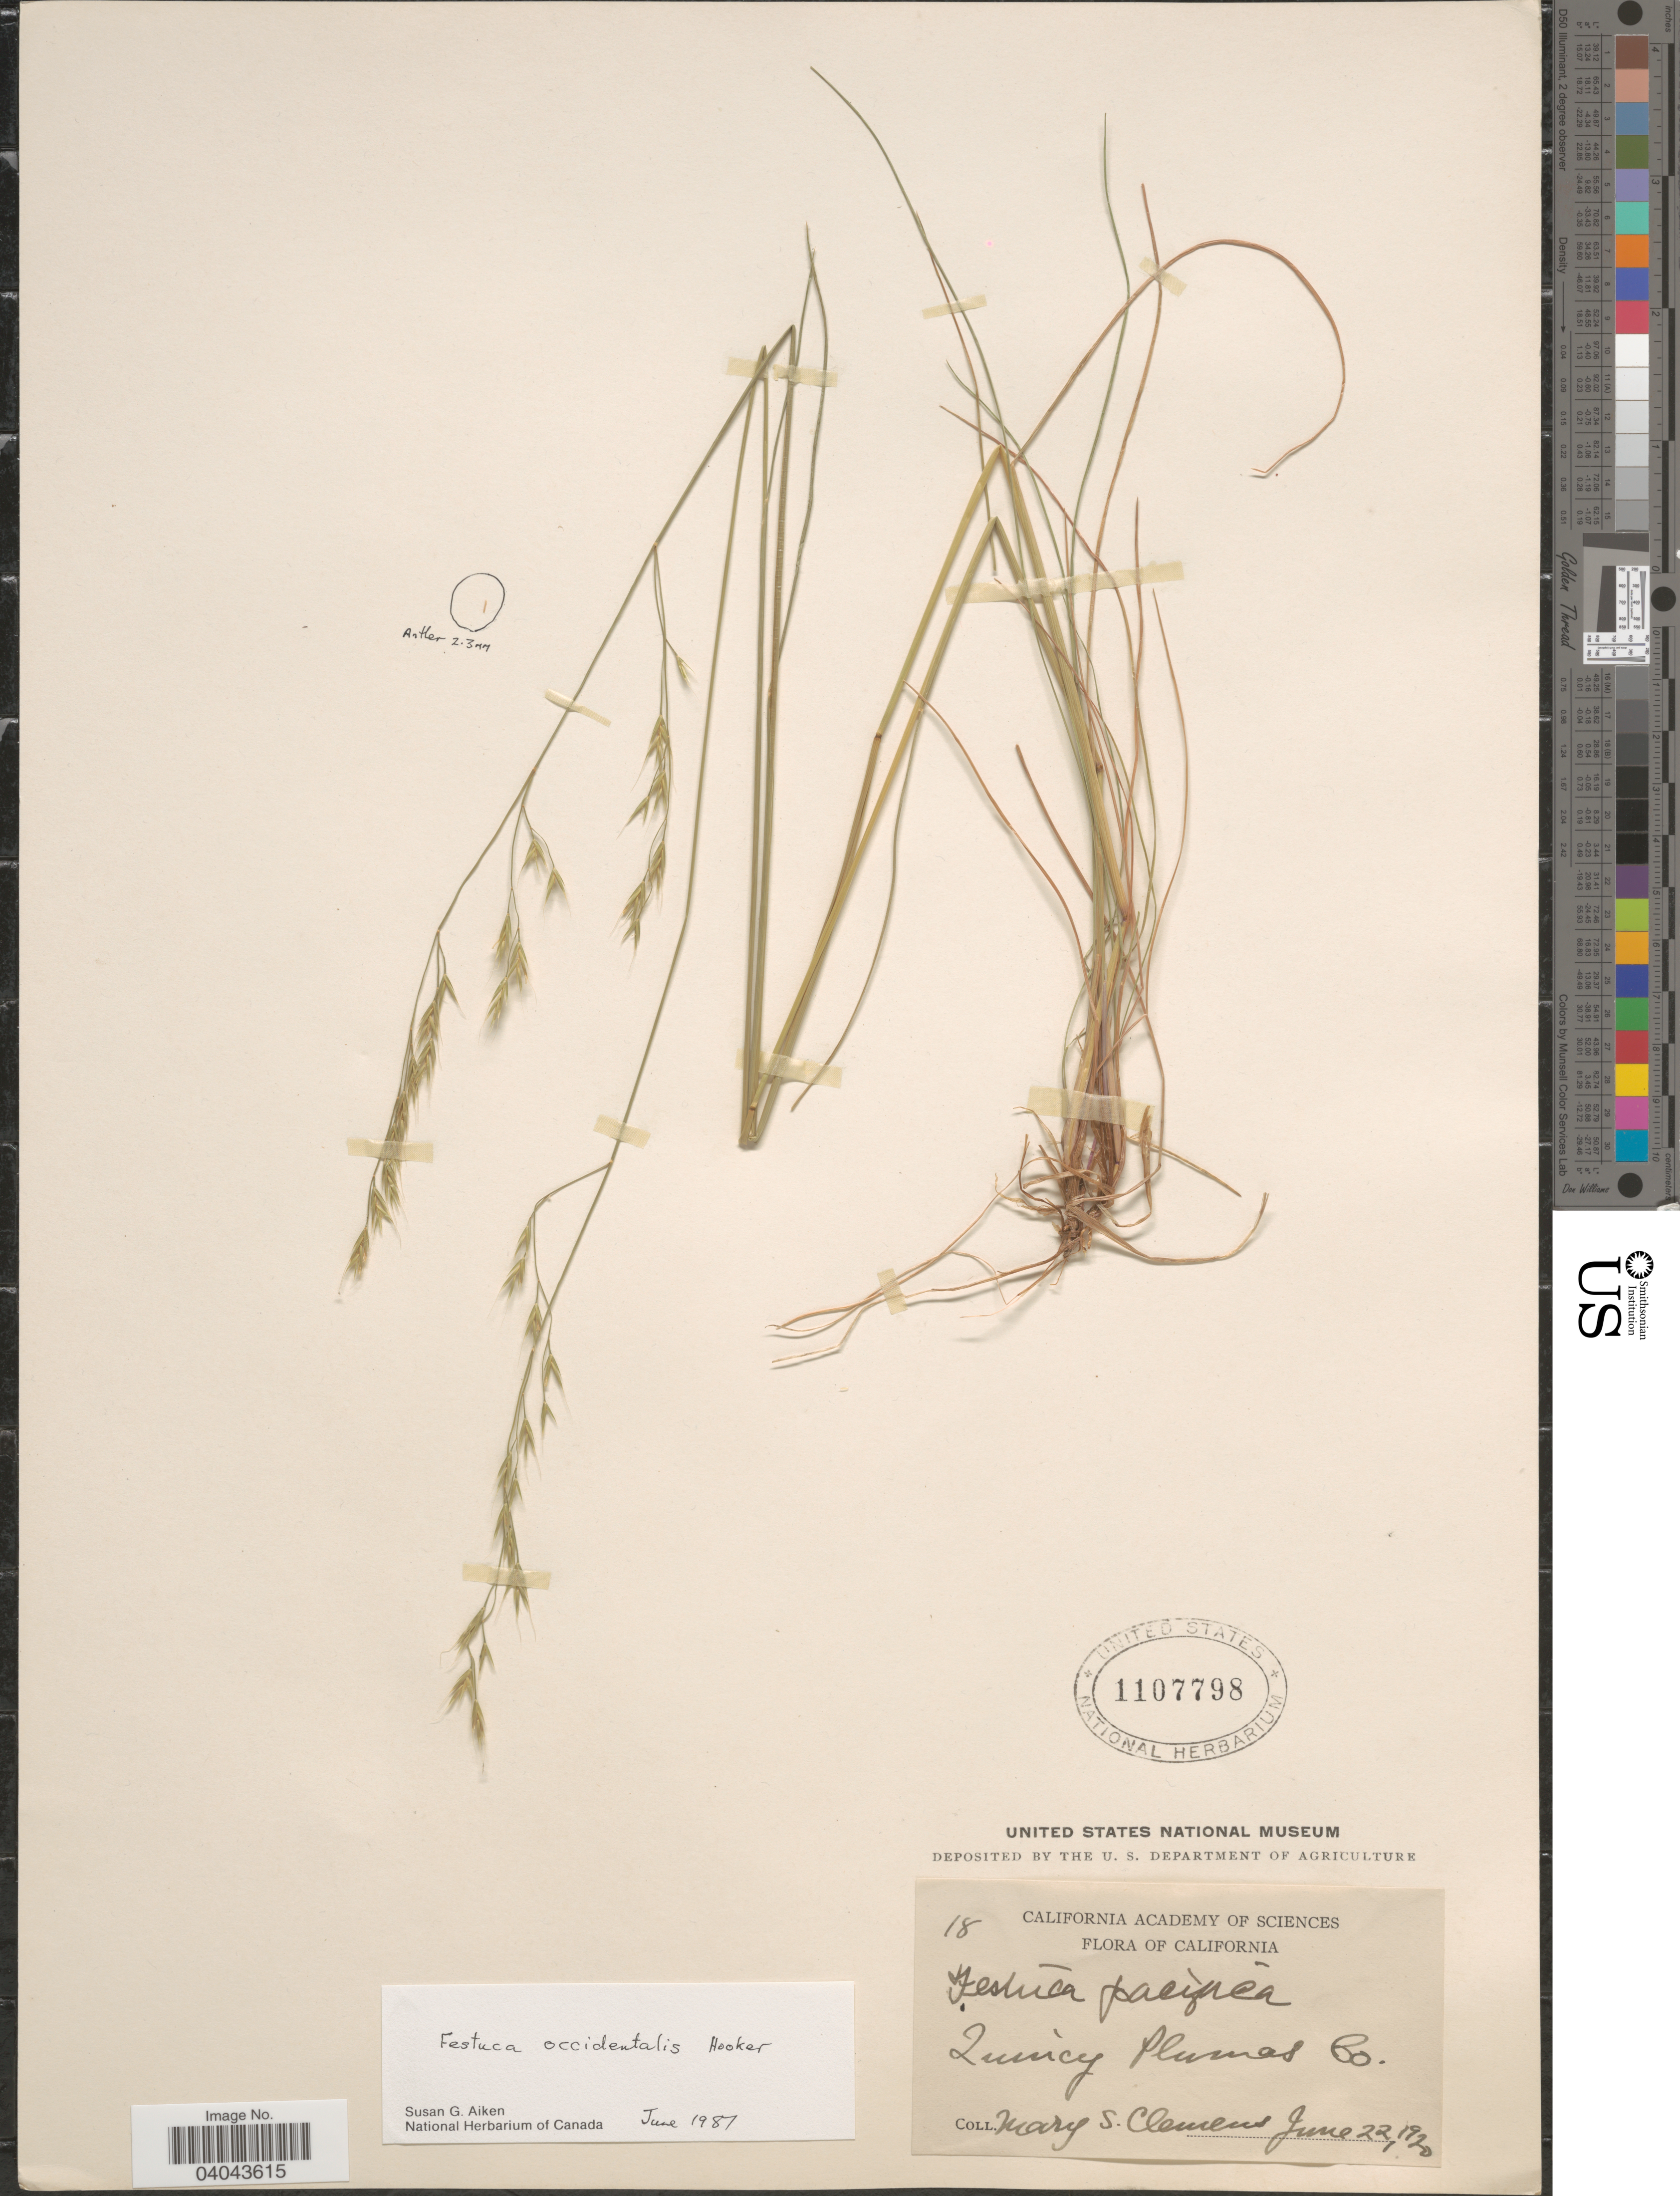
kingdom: Plantae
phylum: Tracheophyta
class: Liliopsida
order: Poales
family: Poaceae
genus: Festuca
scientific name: Festuca occidentalis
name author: Hook.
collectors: M. S. Clemens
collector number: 18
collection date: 1920-06-22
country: United States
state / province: California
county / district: Plumas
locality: Quincy Plumas Co.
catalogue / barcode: US 1107798